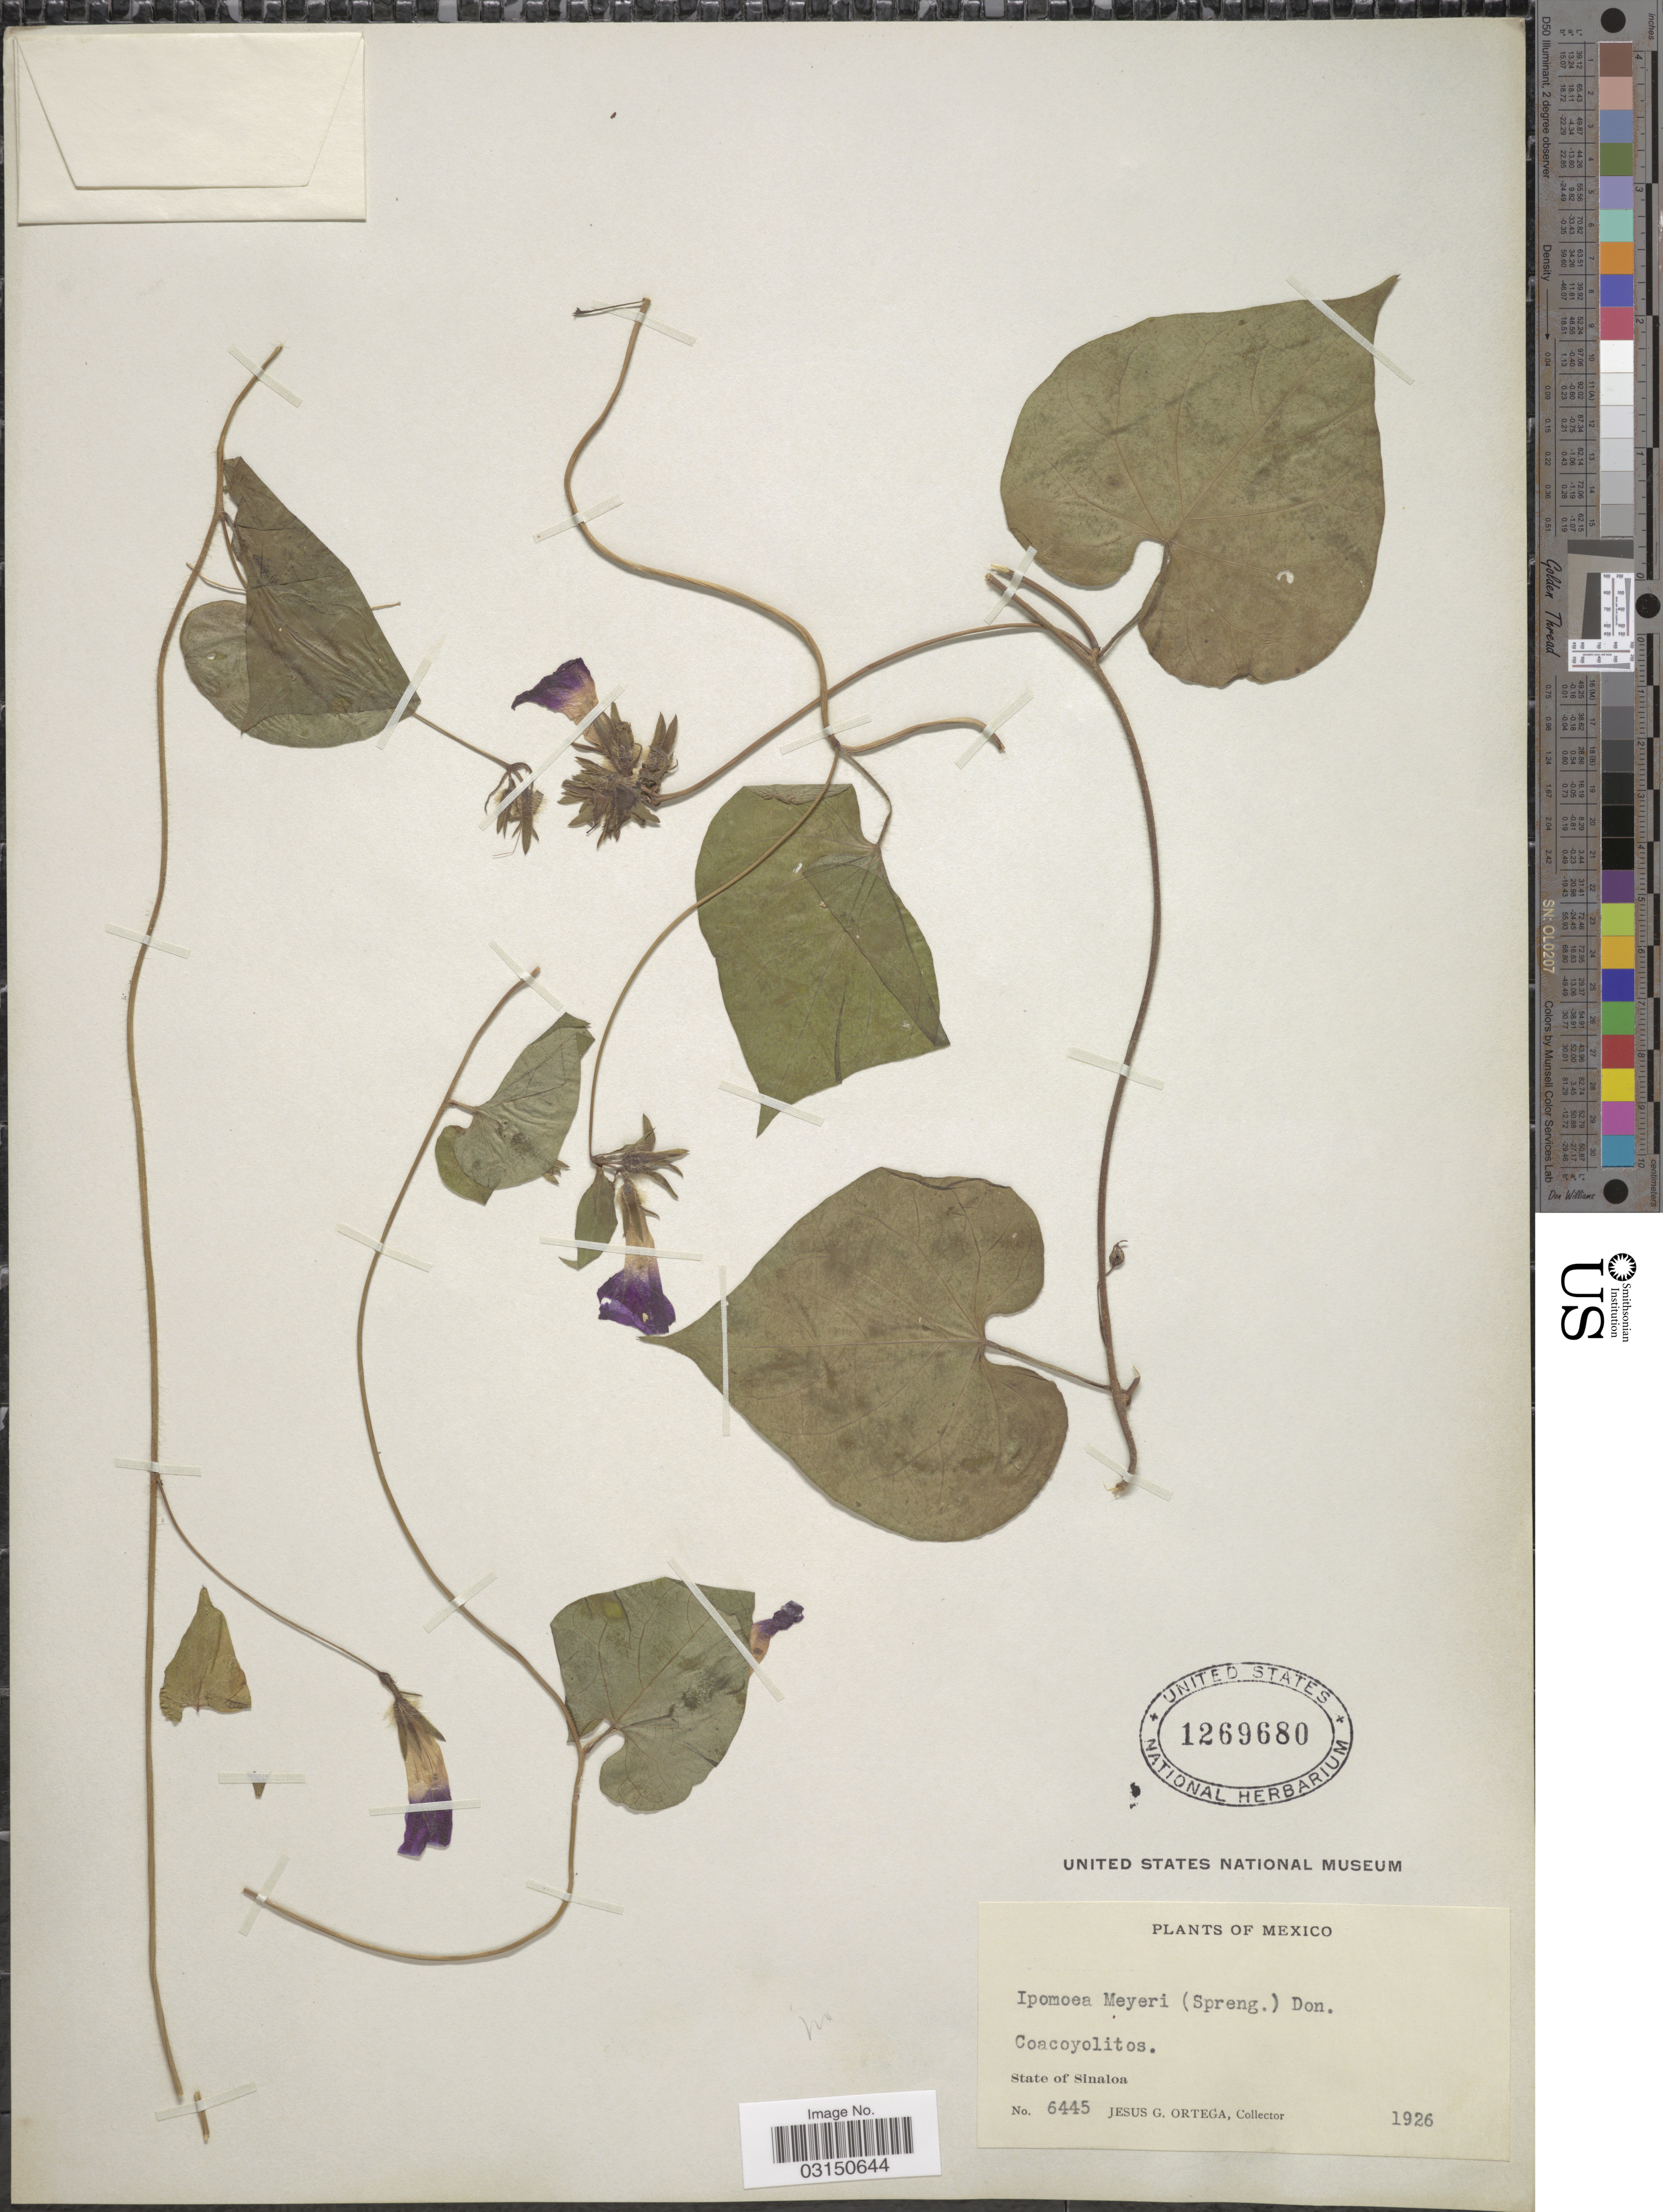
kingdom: Plantae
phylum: Tracheophyta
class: Magnoliopsida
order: Solanales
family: Convolvulaceae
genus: Ipomoea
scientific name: Ipomoea meyeri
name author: (Spreng.) G. Don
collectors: J. Ortega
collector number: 6445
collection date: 1926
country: Mexico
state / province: Sinaloa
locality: Coacoyolitos.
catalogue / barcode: US 1269680